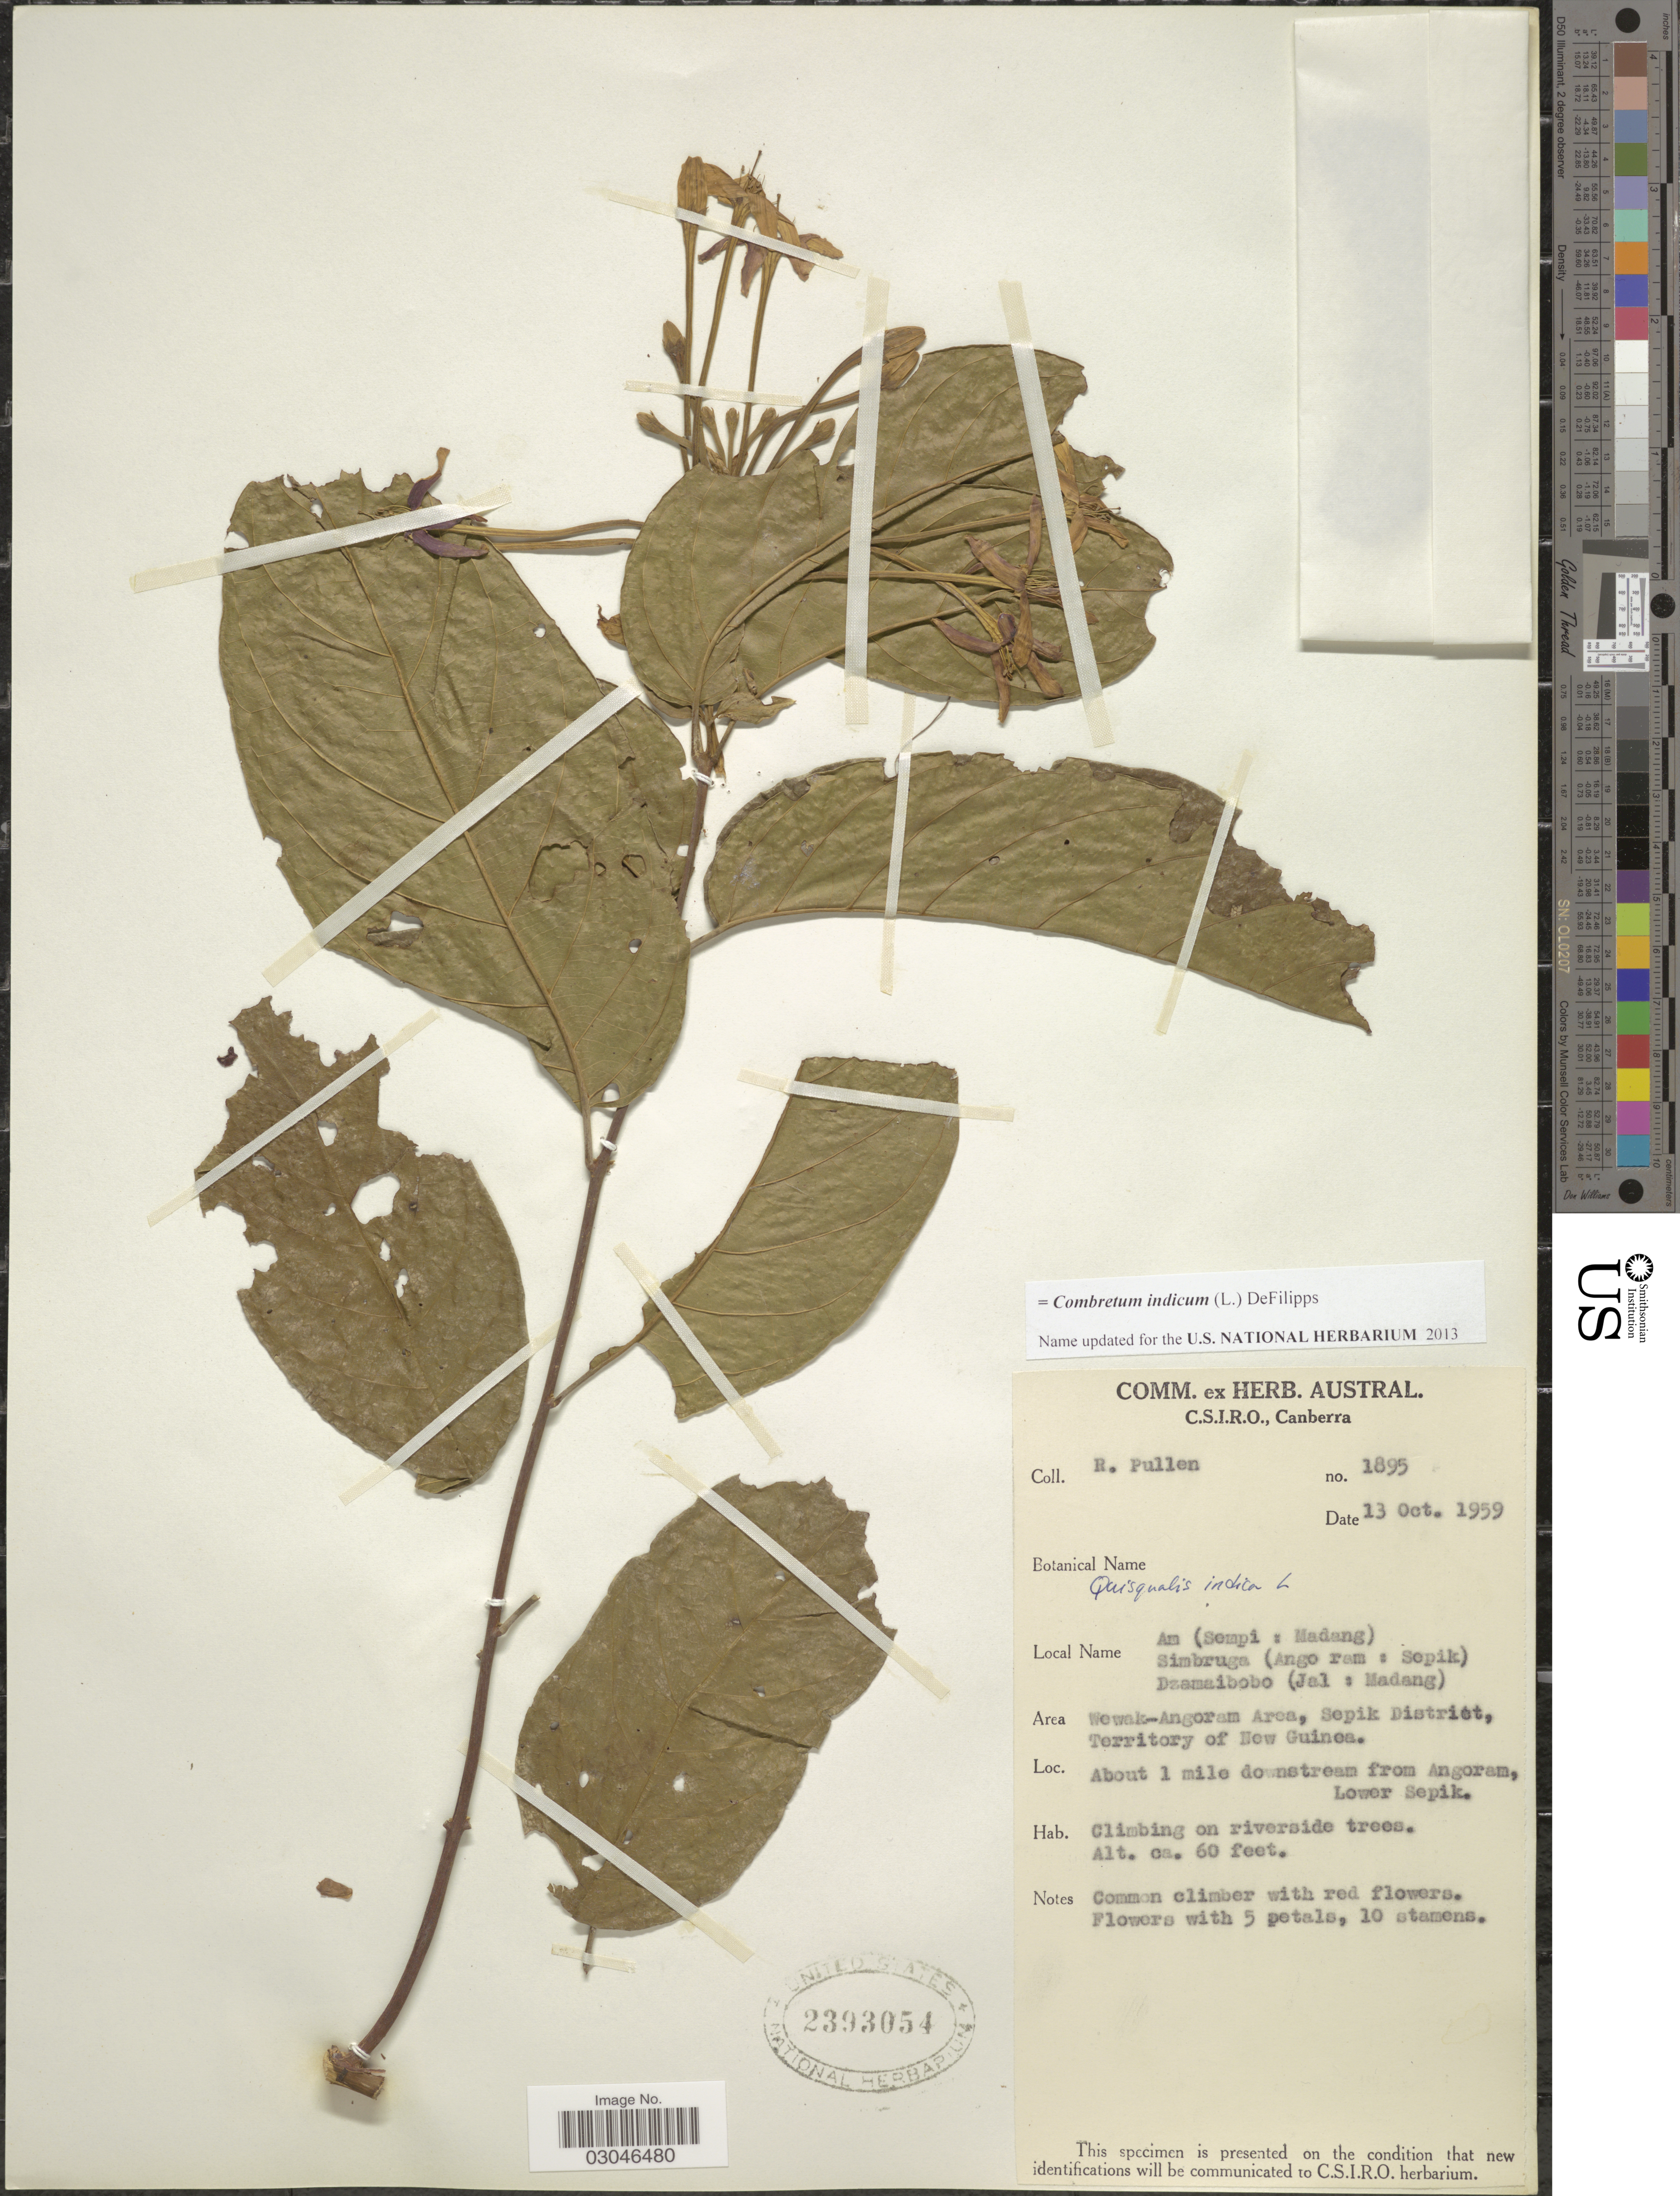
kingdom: Plantae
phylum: Tracheophyta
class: Magnoliopsida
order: Myrtales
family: Combretaceae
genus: Combretum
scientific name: Combretum indicum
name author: (L.) DeFilipps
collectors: R. Pullen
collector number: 1895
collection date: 1959-10-13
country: Papua New Guinea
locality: Area Wewak-Angoram Area, Sepik District, Territory of New Guinea. About 1 mile downstream from Angoram, Lower Sepik.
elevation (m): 18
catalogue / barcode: US 2393054